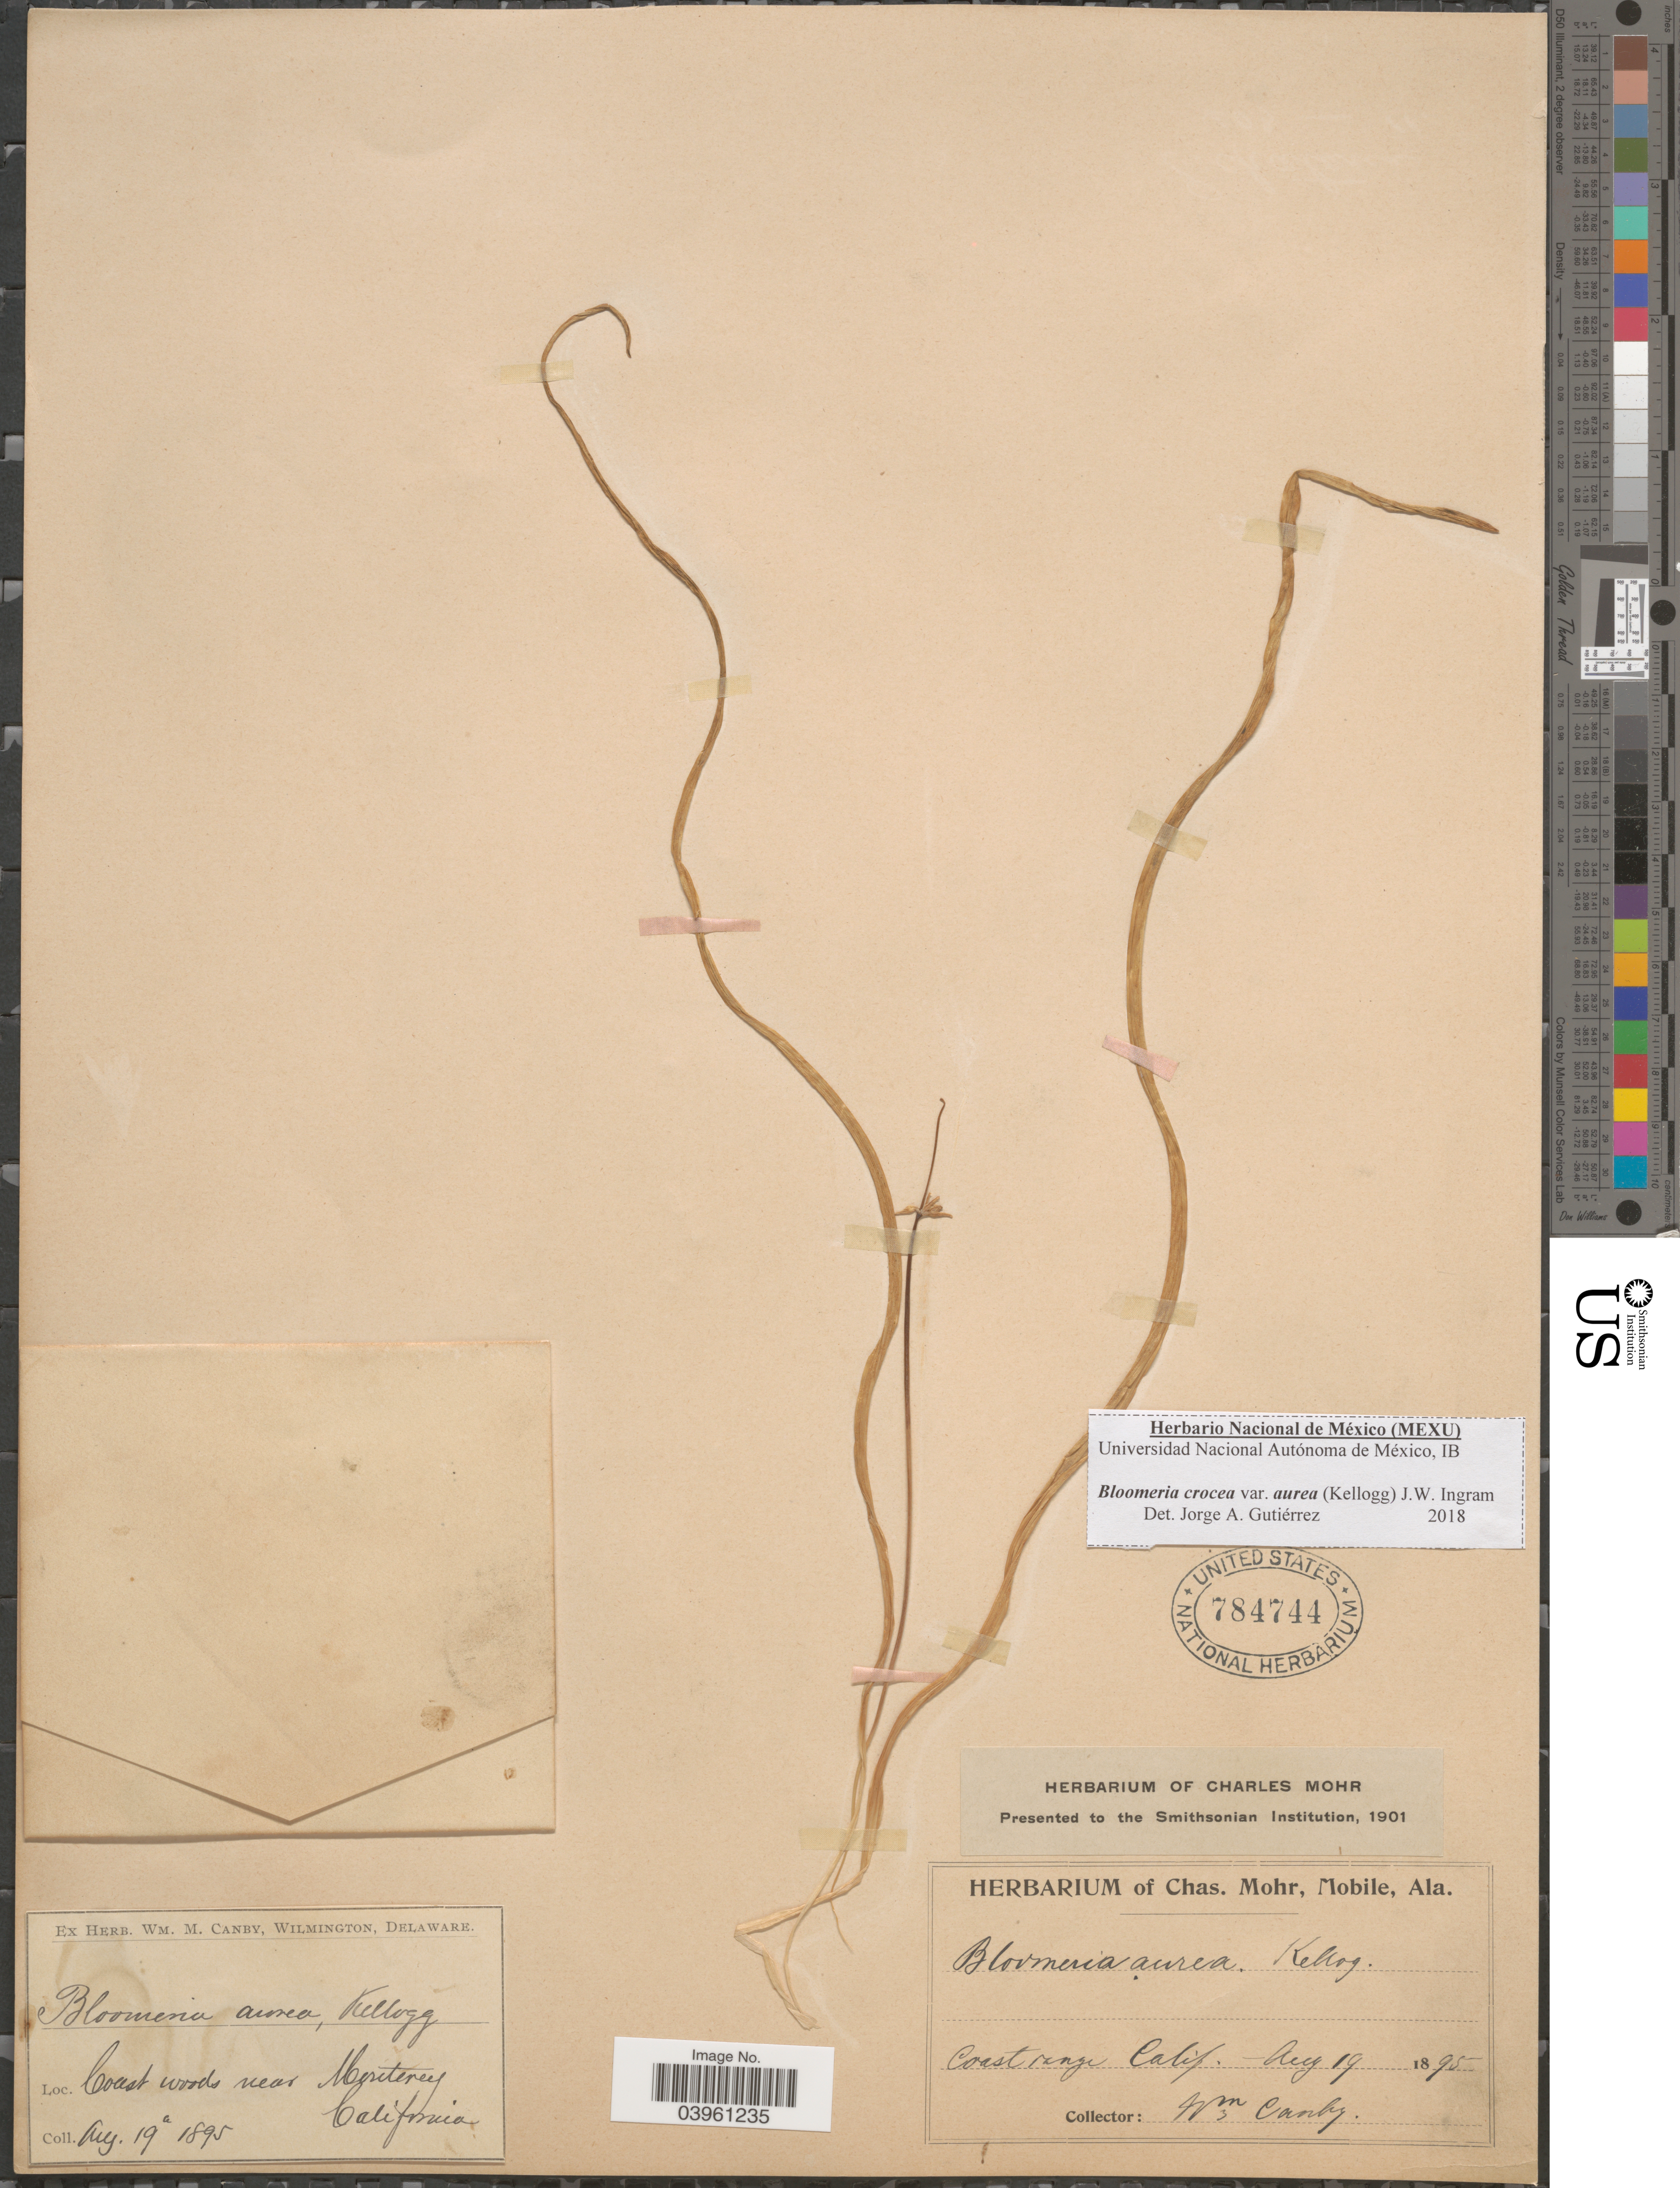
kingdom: Plantae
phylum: Tracheophyta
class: Liliopsida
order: Asparagales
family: Asparagaceae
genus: Bloomeria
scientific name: Bloomeria crocea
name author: (Torr.) Coville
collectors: W. M. Canby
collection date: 1895-05-19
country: United States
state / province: California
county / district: Monterey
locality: Coast woods near Monterey. Coast range.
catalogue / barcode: US 784744